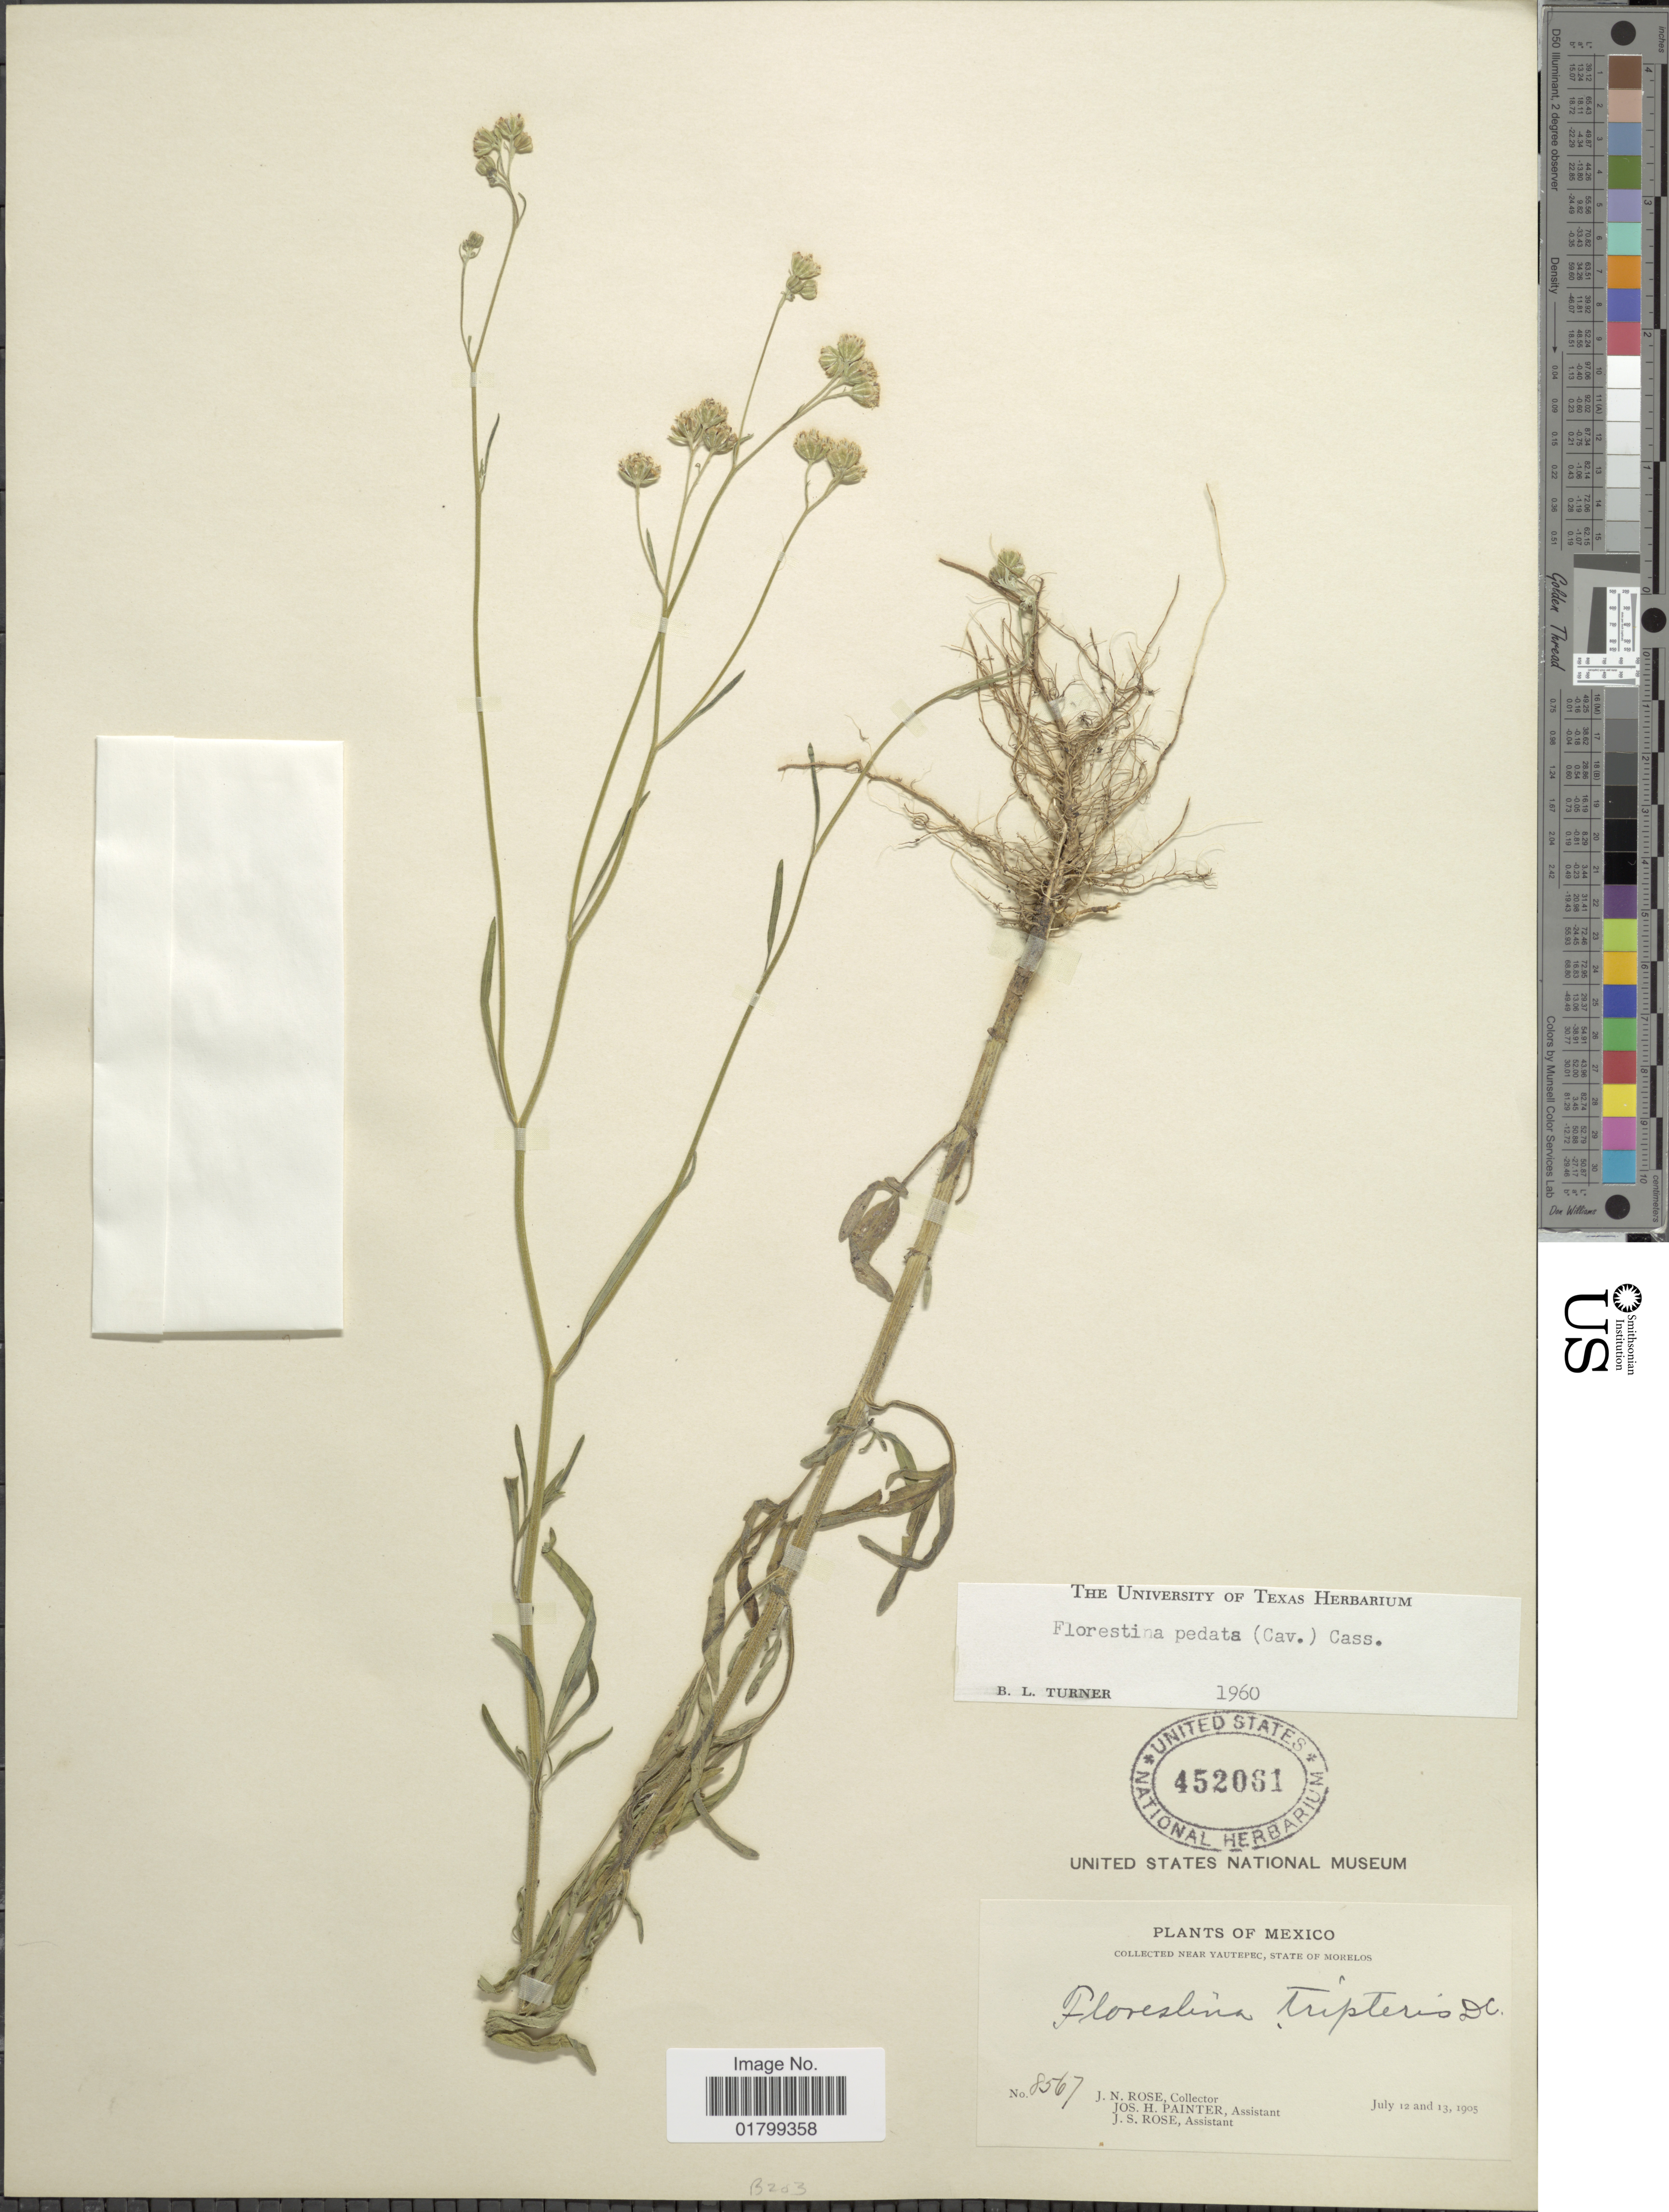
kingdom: Plantae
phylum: Tracheophyta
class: Magnoliopsida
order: Asterales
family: Asteraceae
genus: Florestina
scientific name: Florestina pedata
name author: (Cav.) Cass.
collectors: J. N. Rose, J. H. Painter & J. S. Rose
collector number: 8567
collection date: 1905-07-12/1905-07-13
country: Mexico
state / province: Morelos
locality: Near Yautepec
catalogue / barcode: US 452061